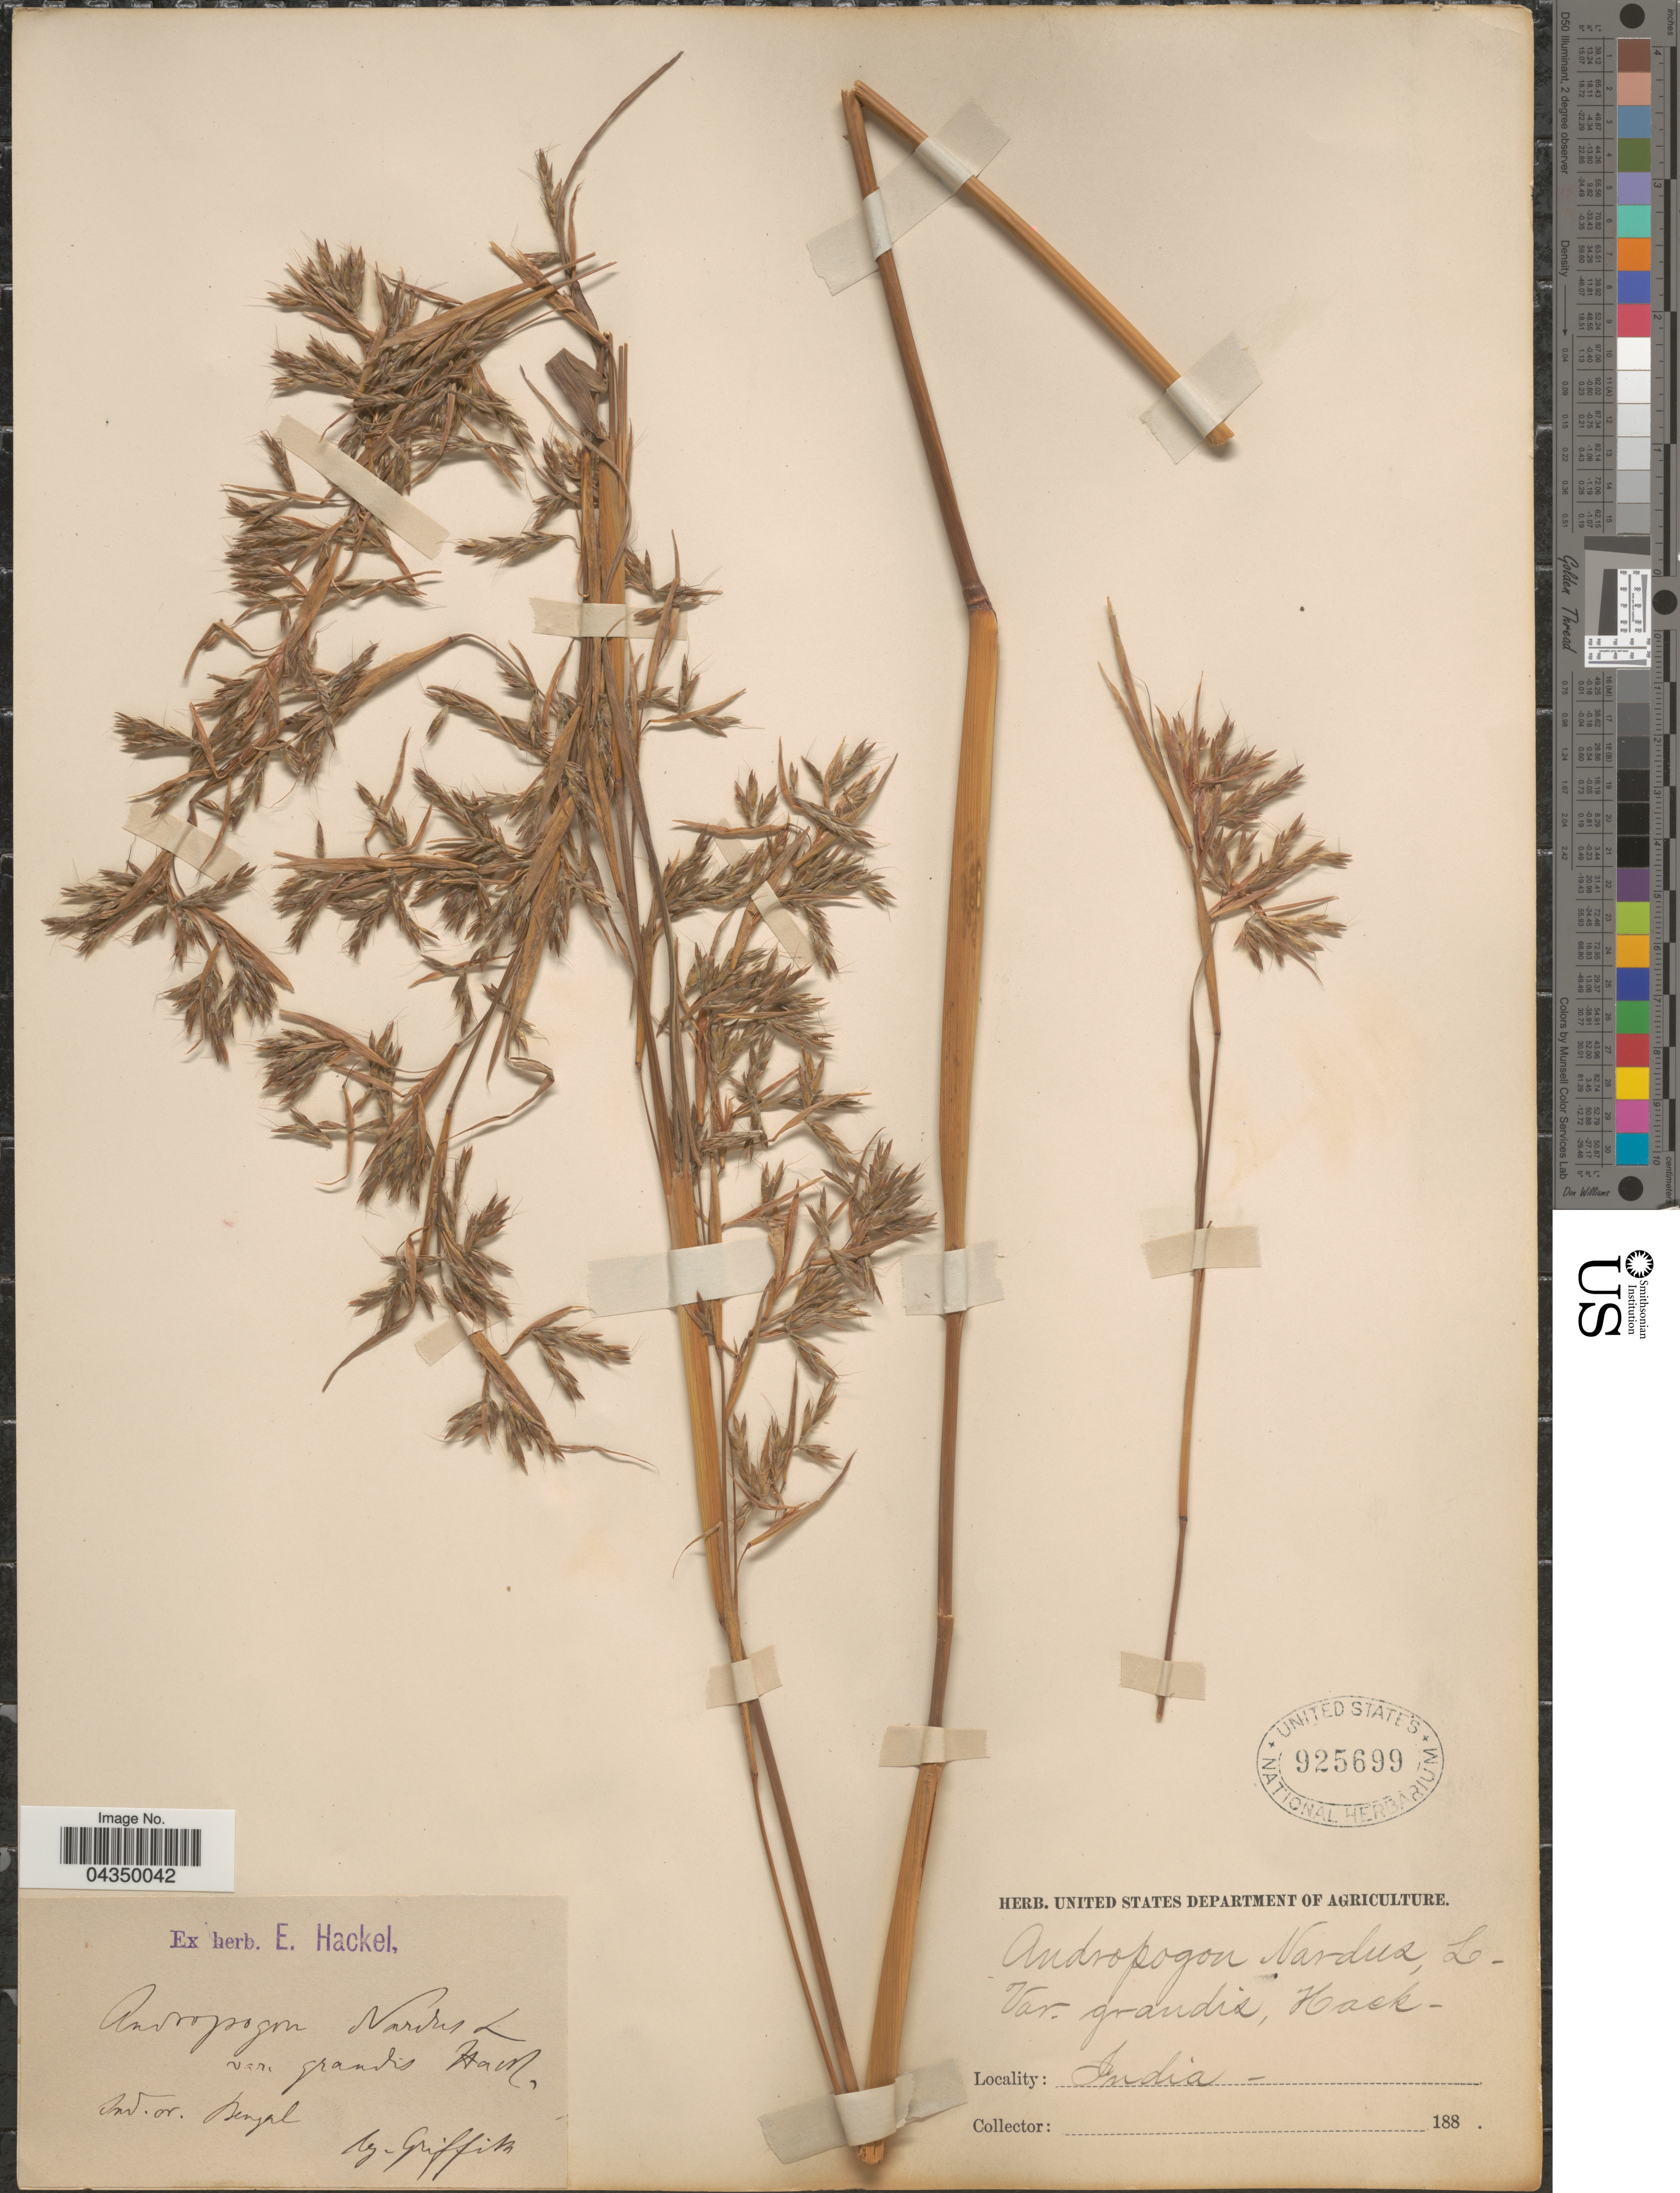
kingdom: Plantae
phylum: Tracheophyta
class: Liliopsida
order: Poales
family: Poaceae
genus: Cymbopogon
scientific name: Cymbopogon nardus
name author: (L.) Rendle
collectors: -. Griffith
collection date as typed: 188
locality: Ind. or. Bengal.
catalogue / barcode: US 925699